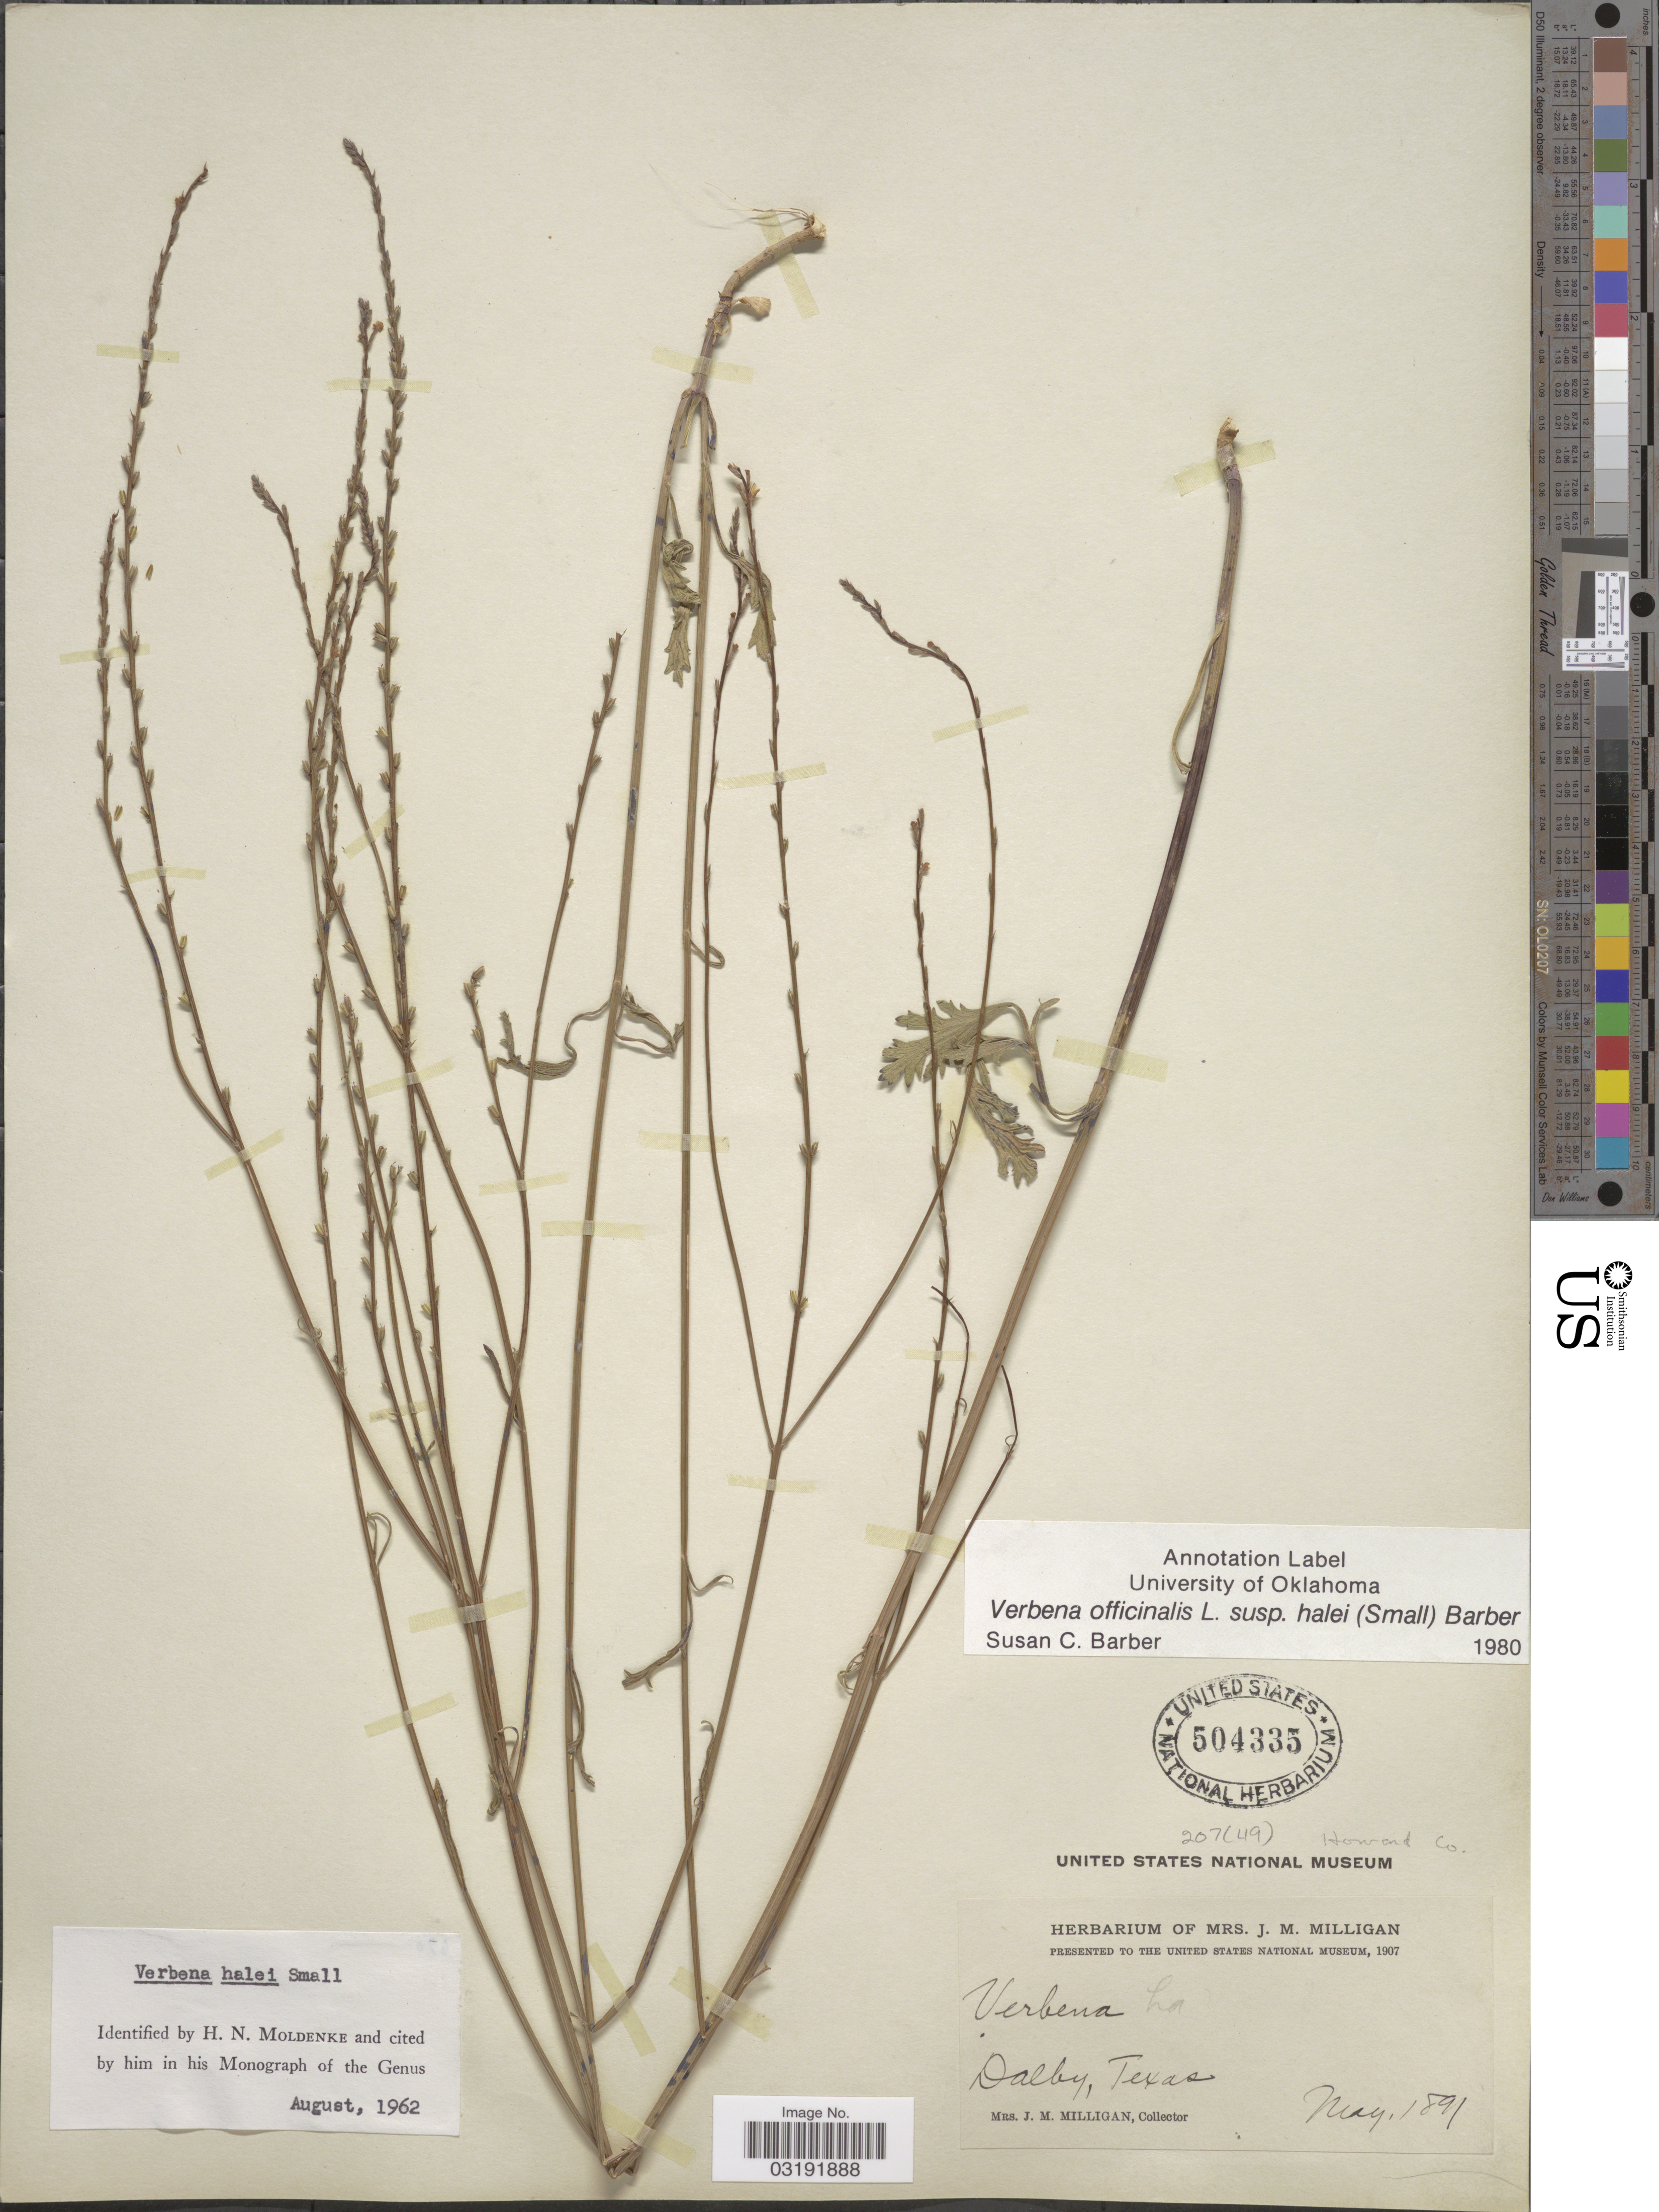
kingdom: Plantae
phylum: Tracheophyta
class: Magnoliopsida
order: Lamiales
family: Verbenaceae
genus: Verbena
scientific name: Verbena officinalis subsp. halei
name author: L.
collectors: J. Milligan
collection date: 1891-05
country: United States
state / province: Texas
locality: Dalby. Howard Co.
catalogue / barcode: US 504335